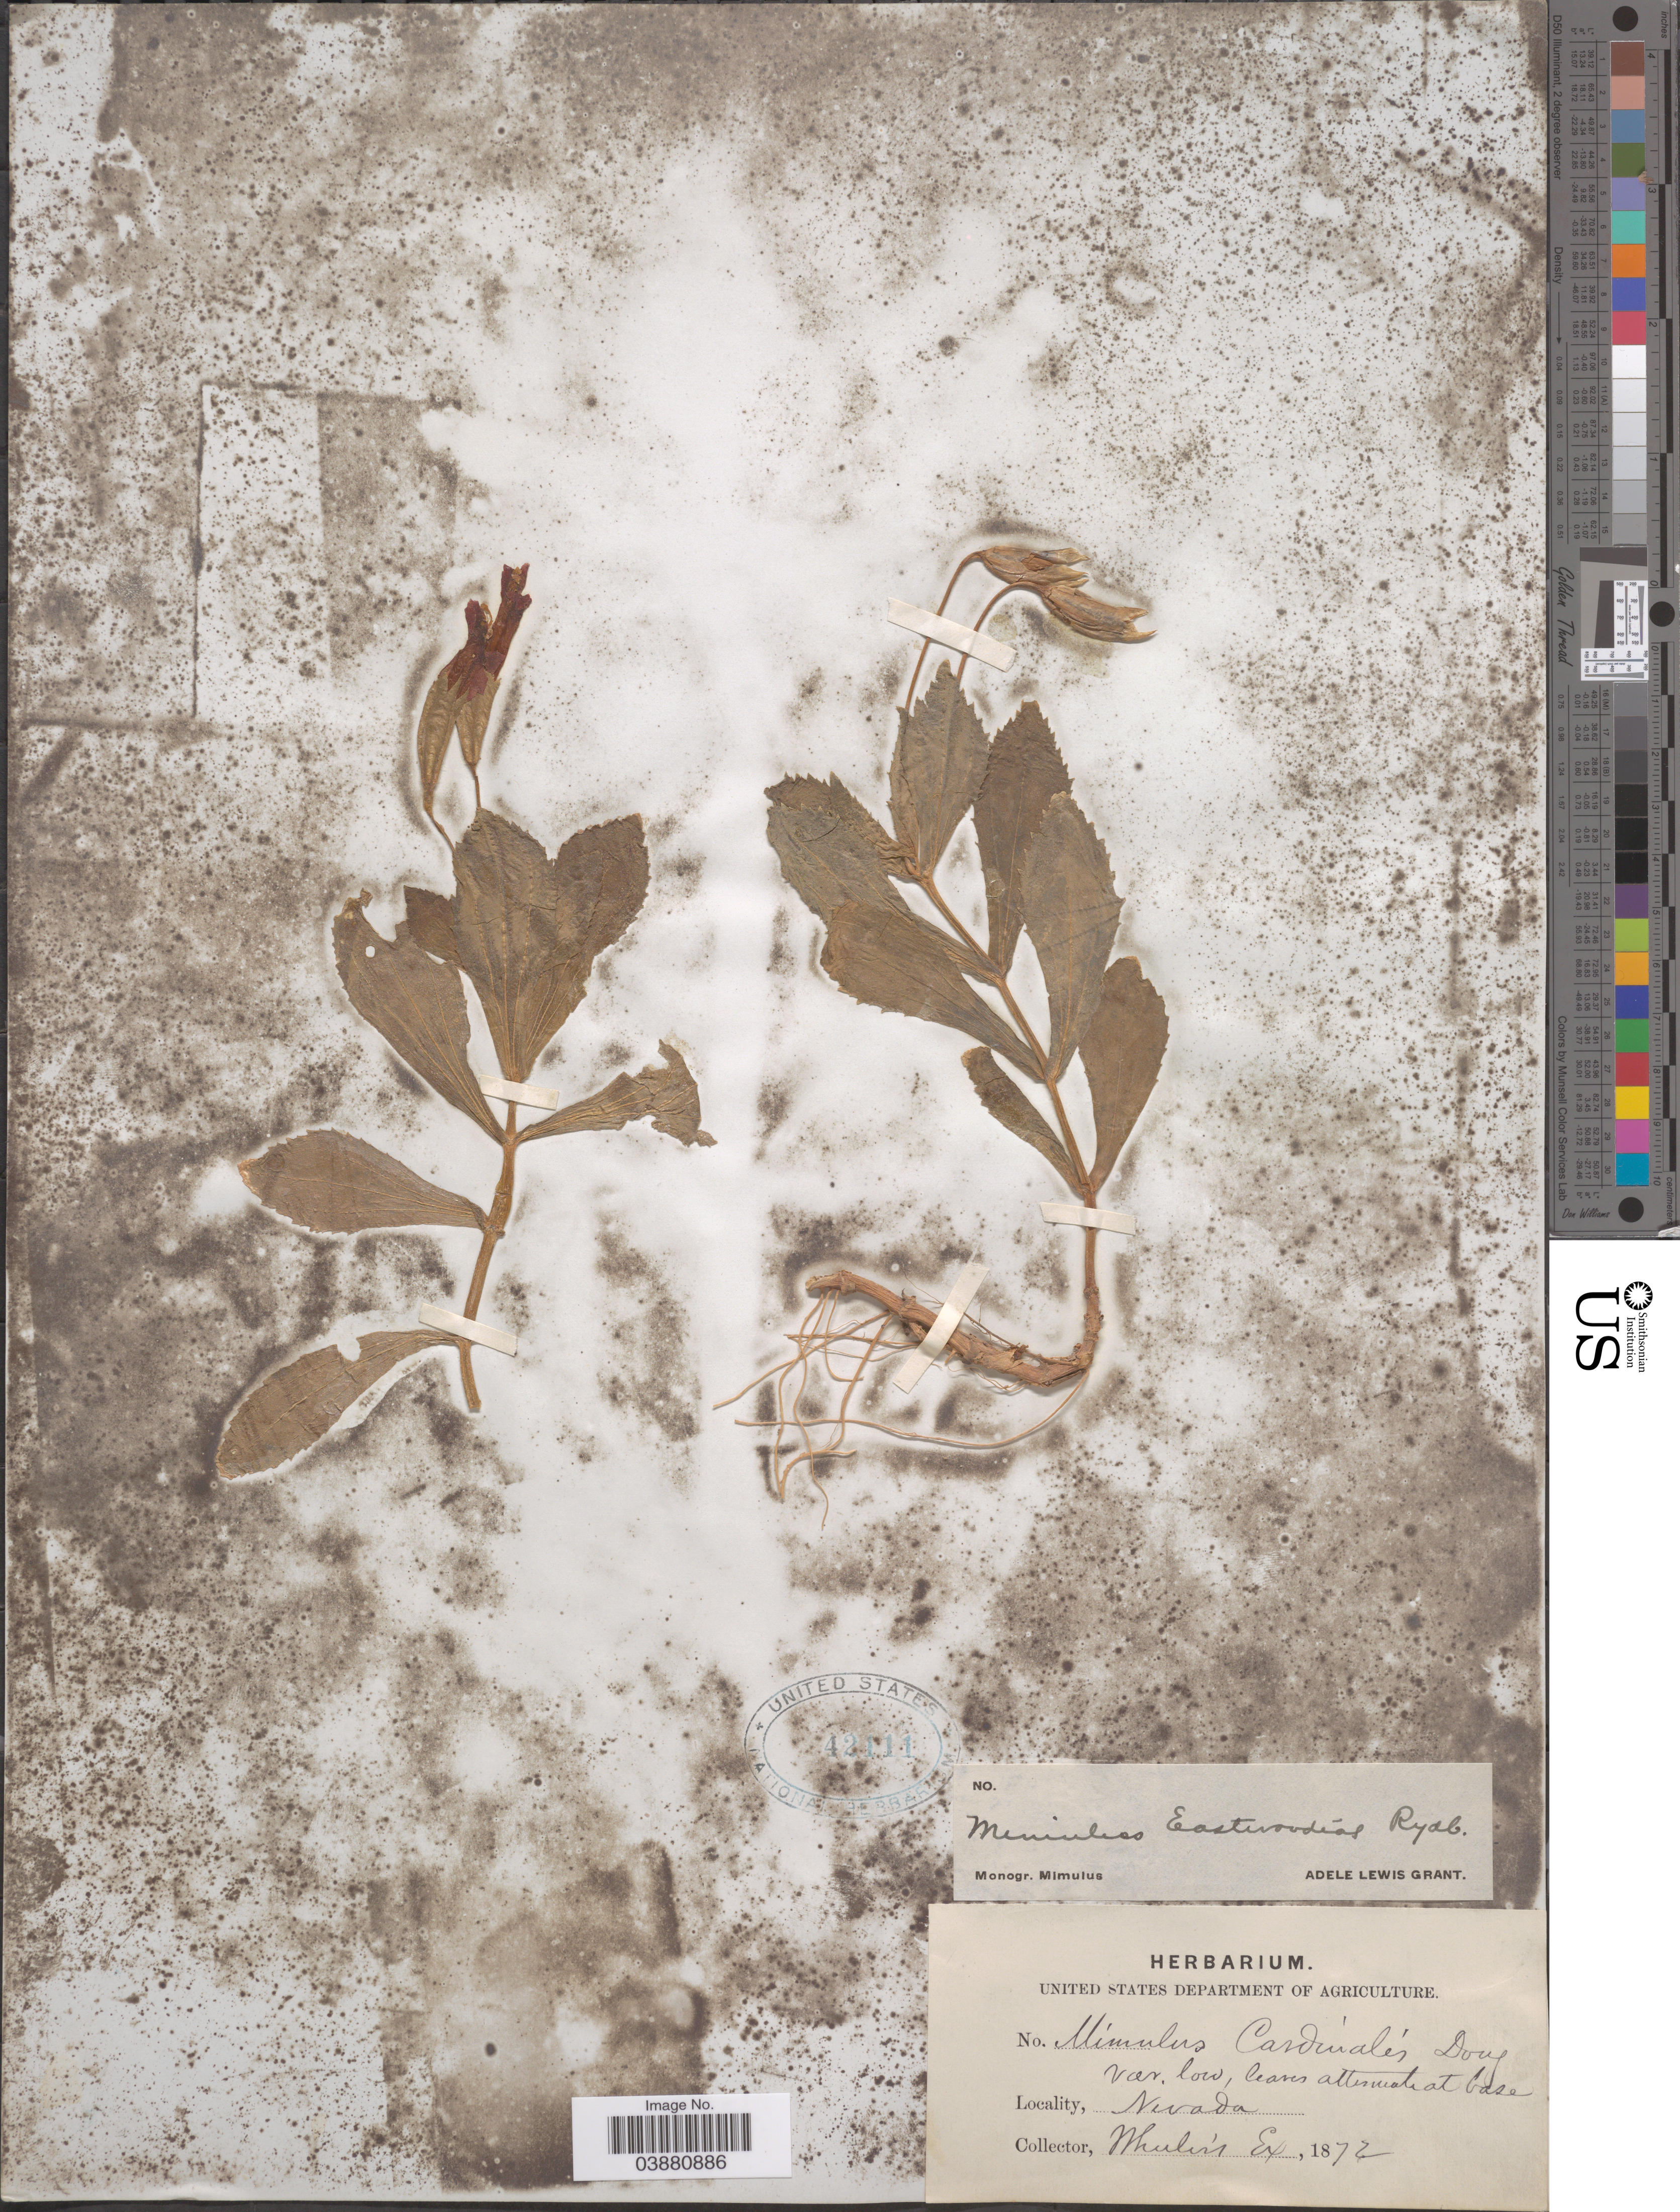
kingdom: Plantae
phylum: Tracheophyta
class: Magnoliopsida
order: Lamiales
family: Phrymaceae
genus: Mimulus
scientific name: Mimulus eastwoodiae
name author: Rydb.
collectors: Wheeler's Exped.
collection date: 1872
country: United States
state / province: Nevada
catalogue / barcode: US 42111